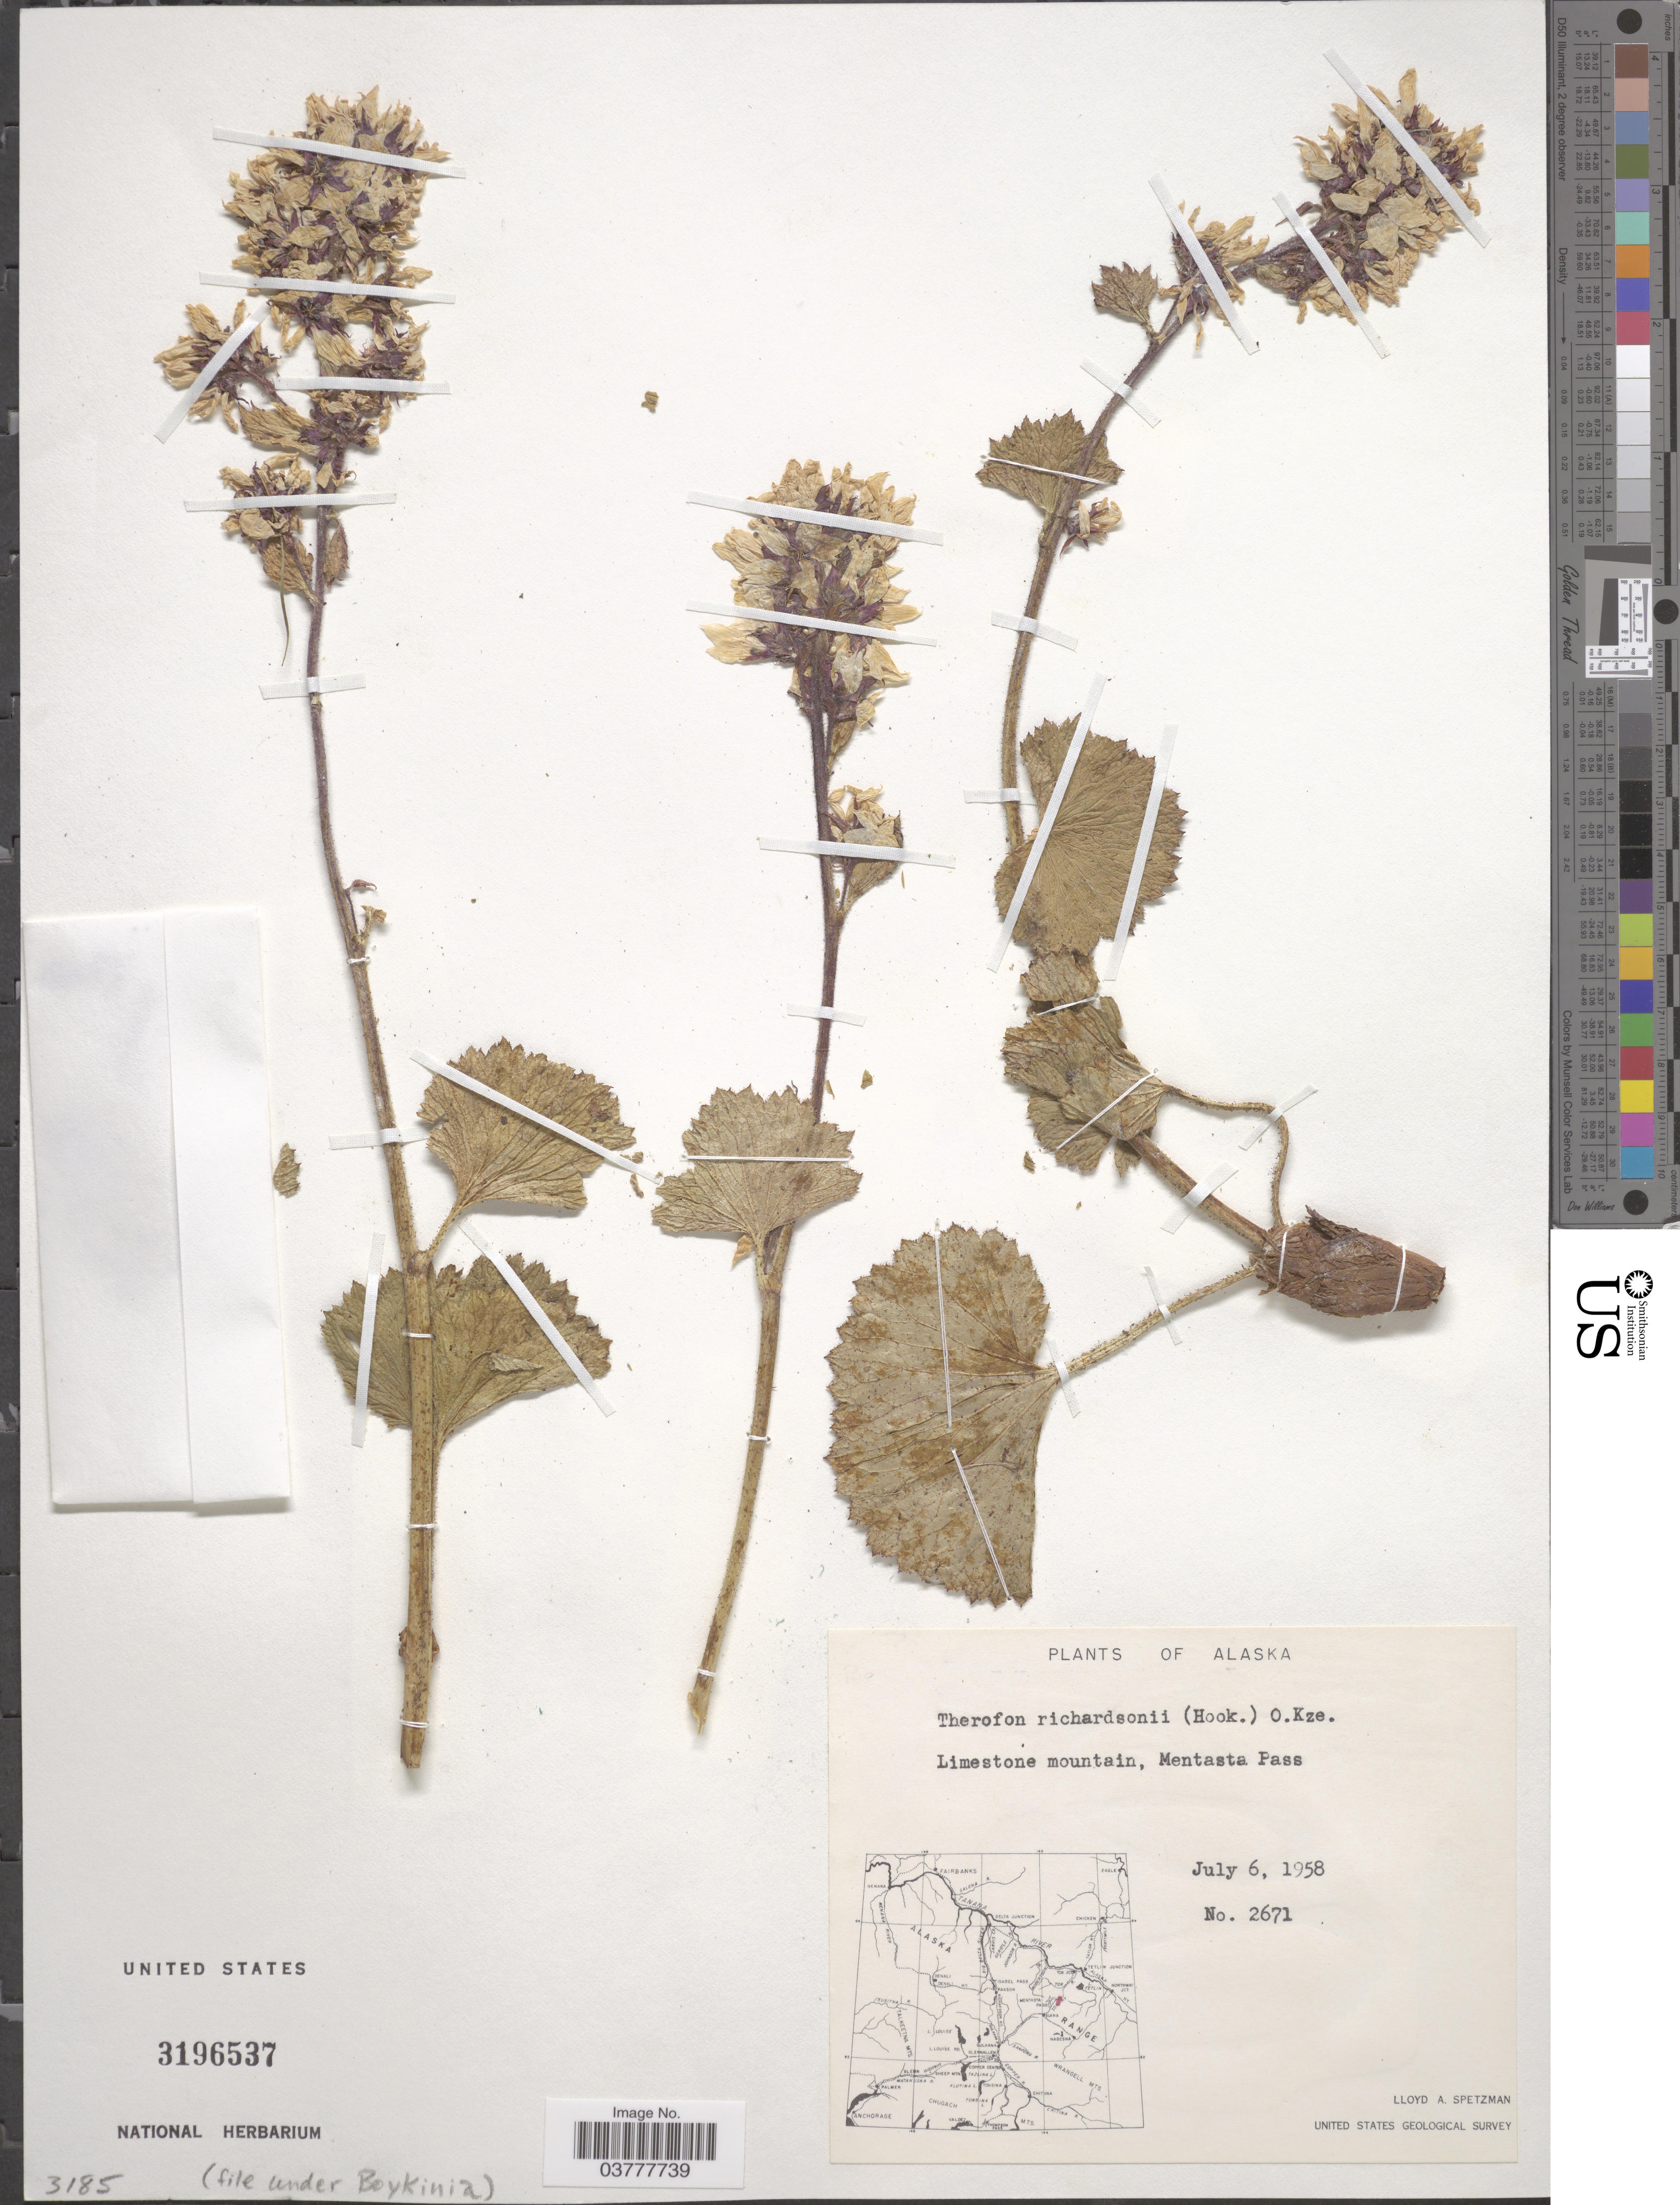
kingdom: Plantae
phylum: Tracheophyta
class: Magnoliopsida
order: Saxifragales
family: Saxifragaceae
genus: Boykinia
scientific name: Boykinia richardsonii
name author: (Hook.) A. Gray ex B.D. Jacks.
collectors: L. Spetzman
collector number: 2671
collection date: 1958-07-06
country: United States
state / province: Alaska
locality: Limestone mountain, Mentasta Pass.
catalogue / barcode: US 3196537